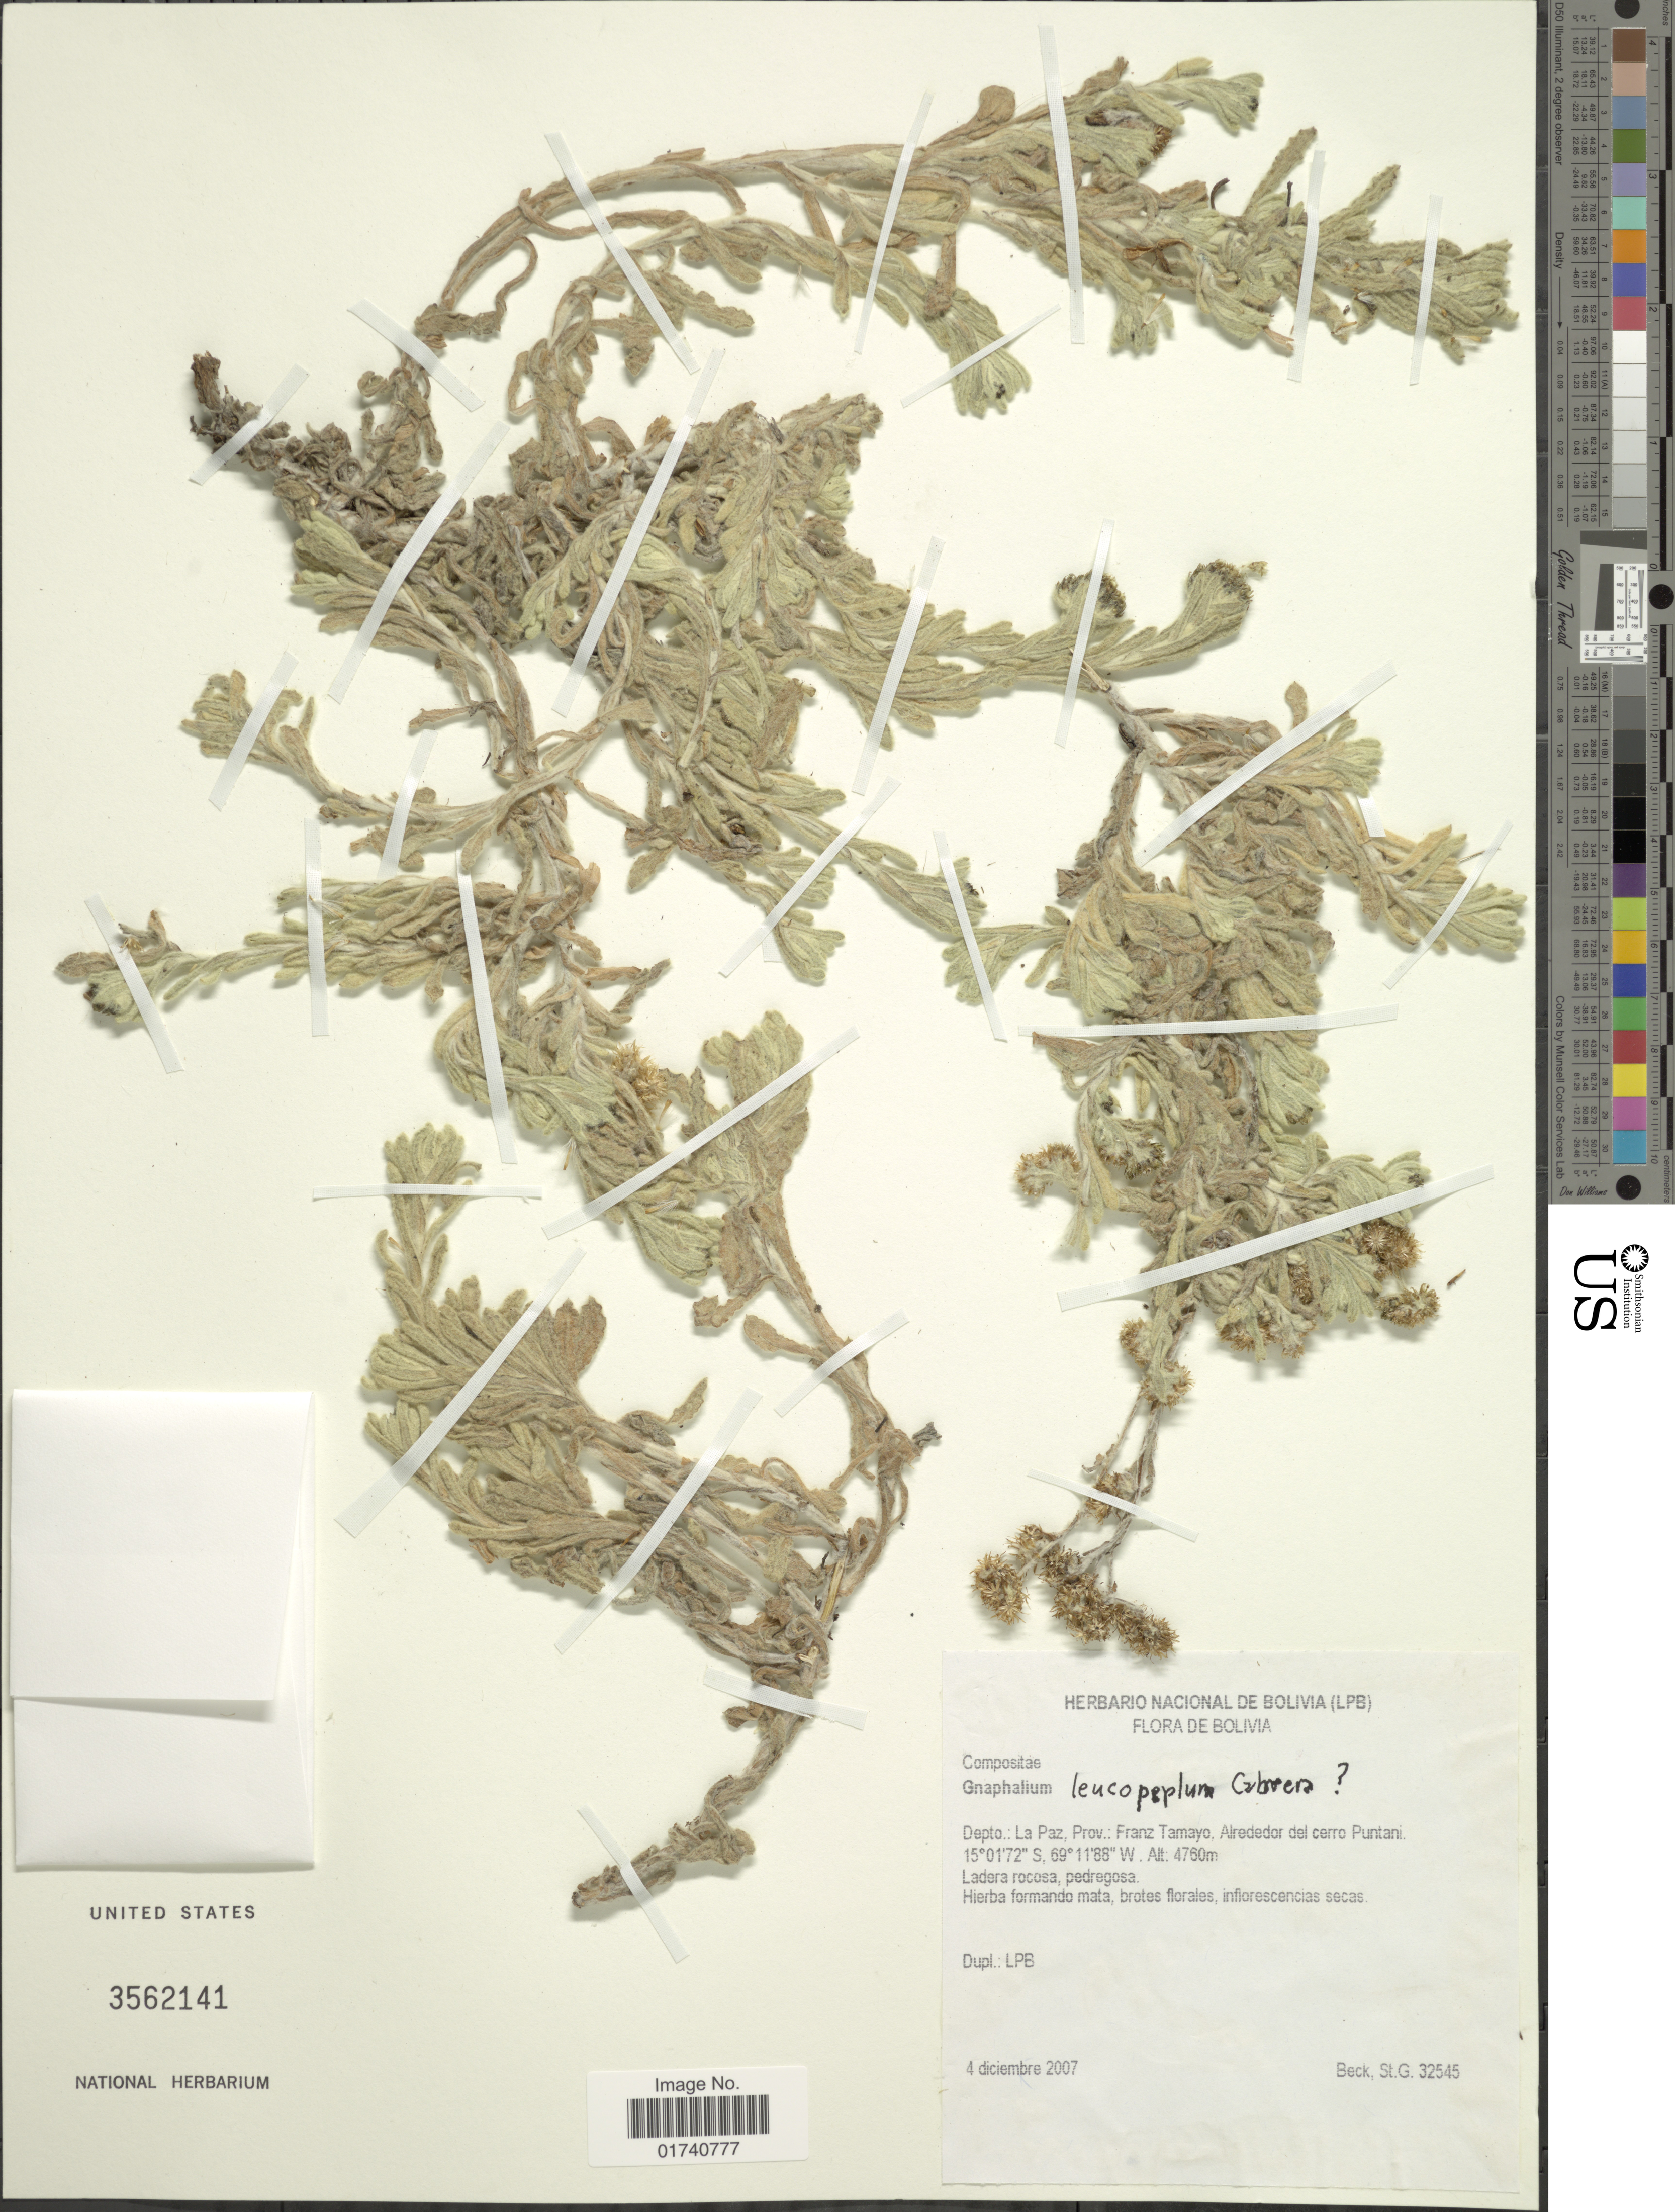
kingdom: Plantae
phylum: Tracheophyta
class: Magnoliopsida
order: Asterales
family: Asteraceae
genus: Pseudognaphalium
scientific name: Pseudognaphalium leucopeplum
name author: (Cabrera) Anderb.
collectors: S. G. Beck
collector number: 32545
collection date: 2007-12-04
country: Bolivia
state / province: La Paz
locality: Depto.: La Paz, Prov.: Franz Tamayo, Alrededor del cerro Puntani.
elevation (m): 4760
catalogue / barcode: US 3562141